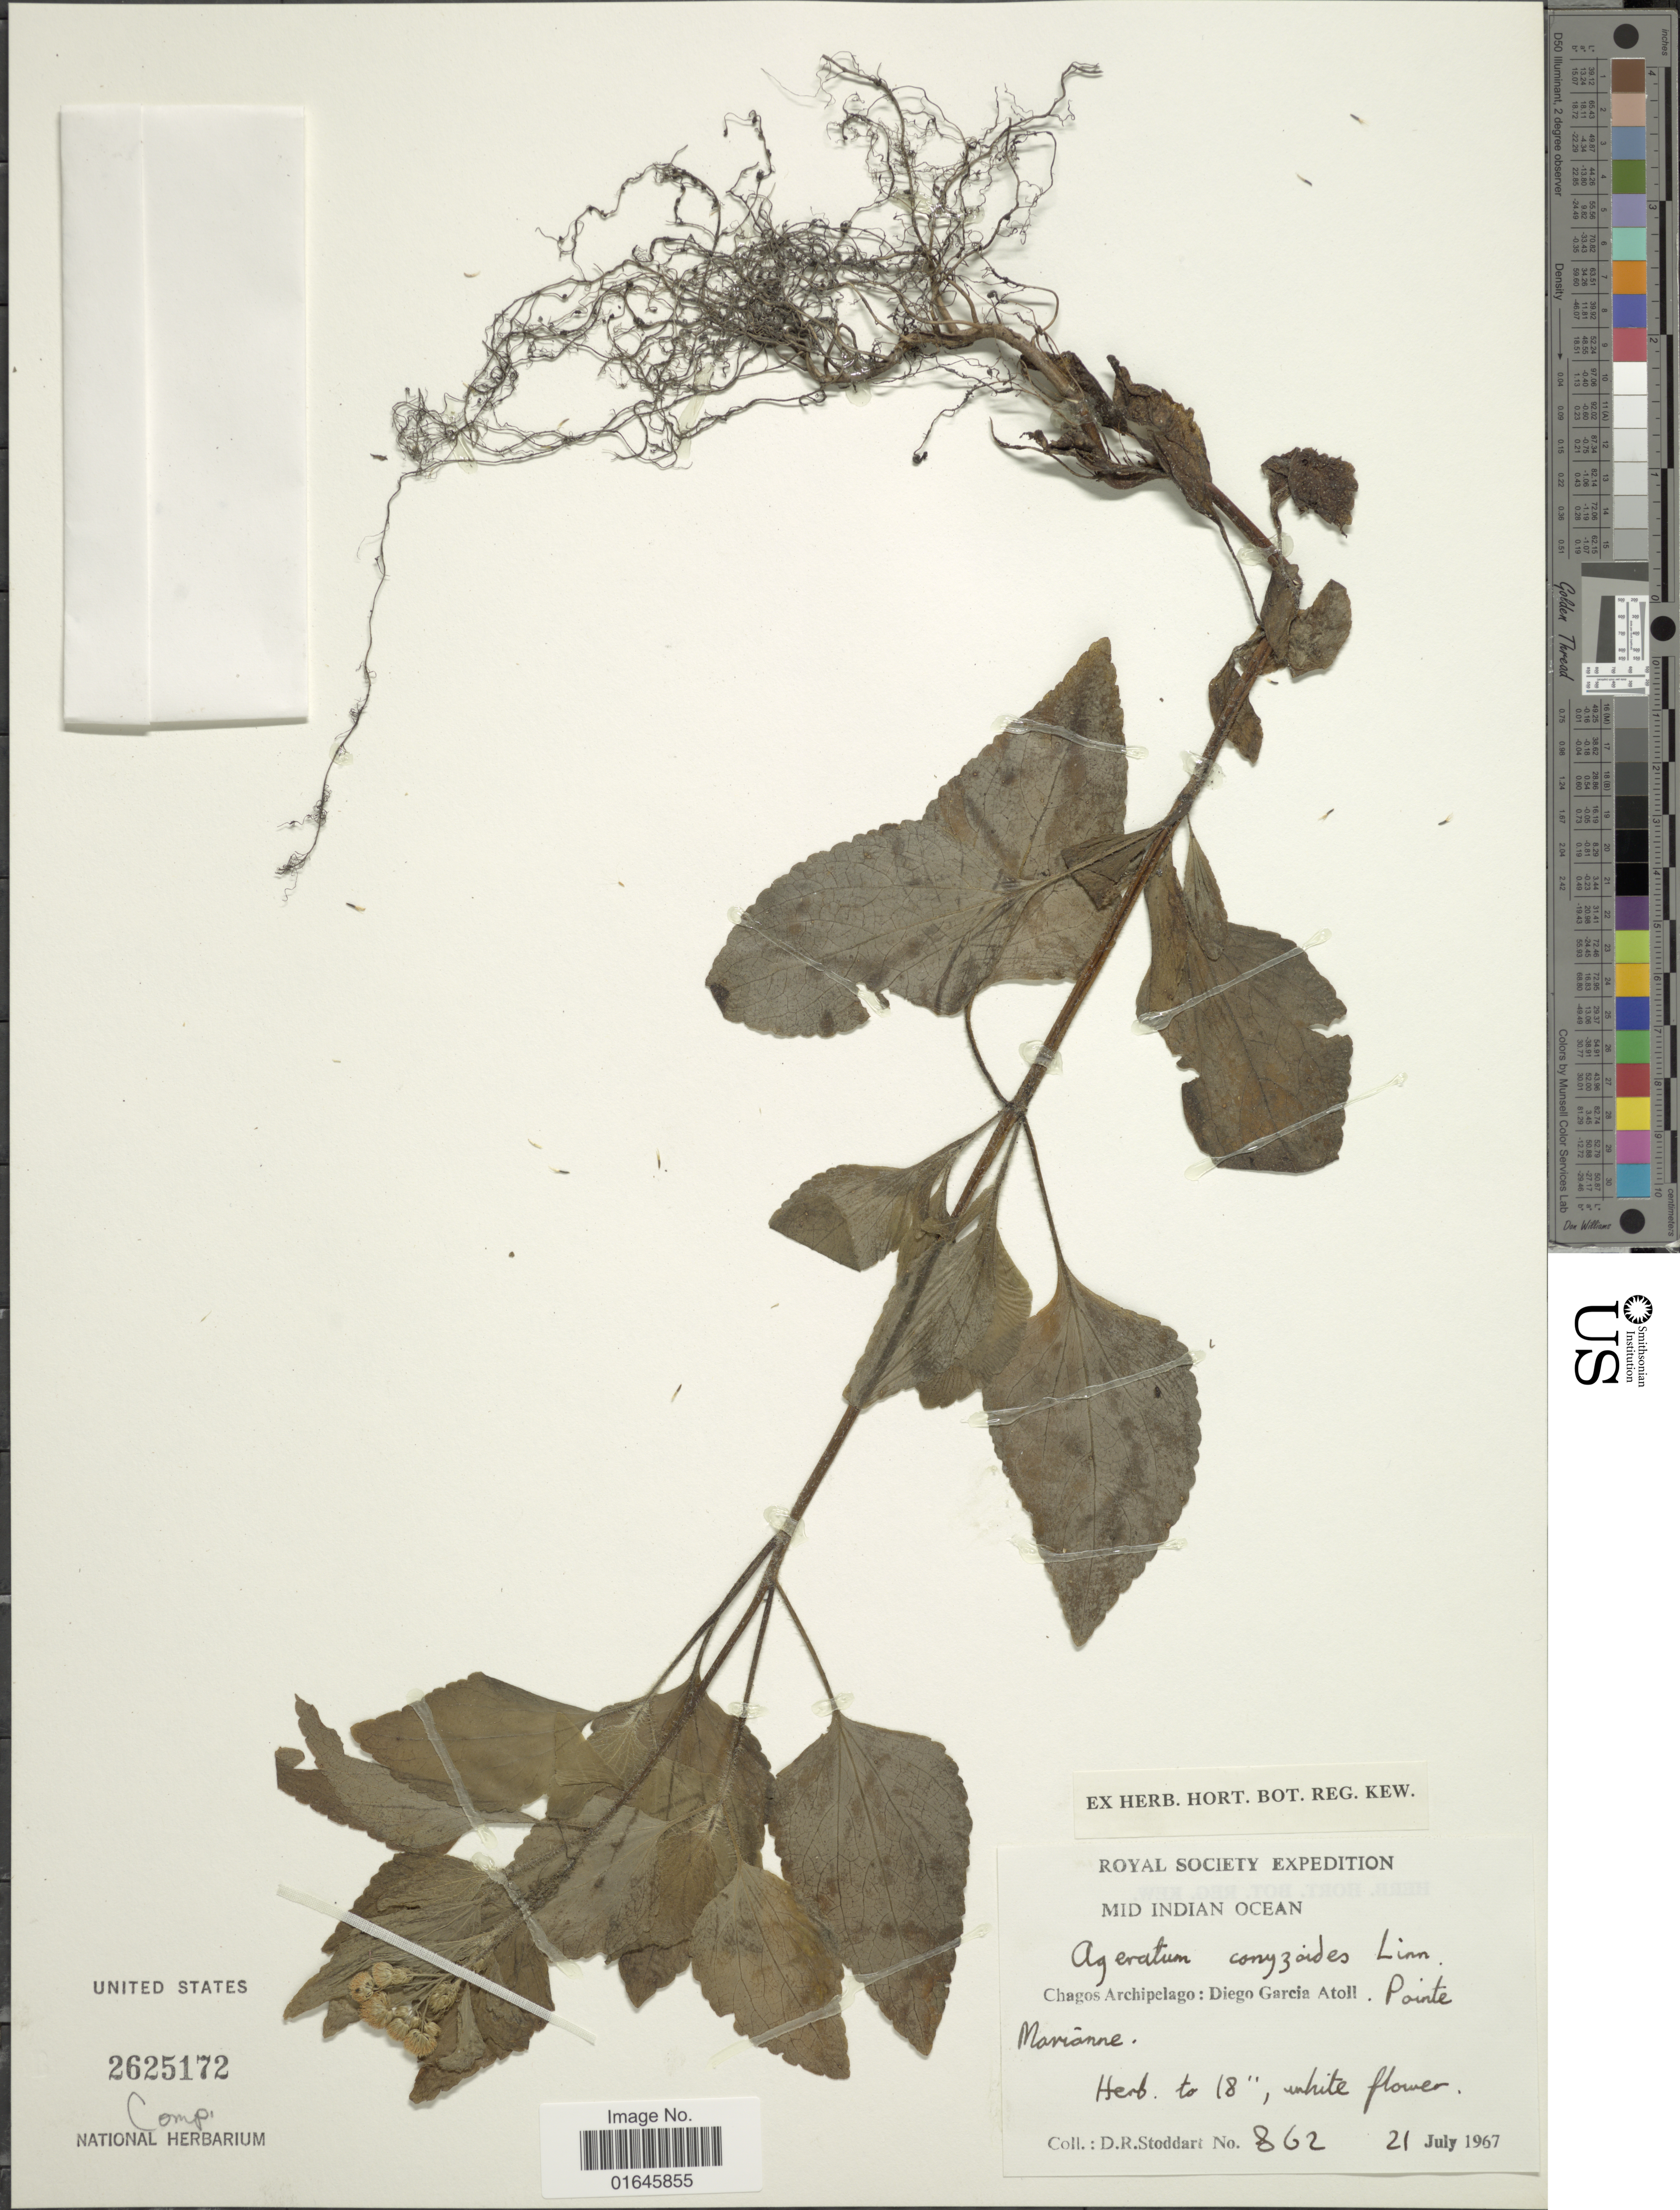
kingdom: Plantae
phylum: Tracheophyta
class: Magnoliopsida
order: Asterales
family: Asteraceae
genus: Ageratum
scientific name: Ageratum conyzoides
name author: L.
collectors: D. R. Stoddart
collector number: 862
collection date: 1967-07-21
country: British Indian Ocean Territory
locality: Chago Archipelago, Diego Garcie Atoll, Point, Mid Indian Ocean, Marianne [interpreted]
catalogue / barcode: US 2625172